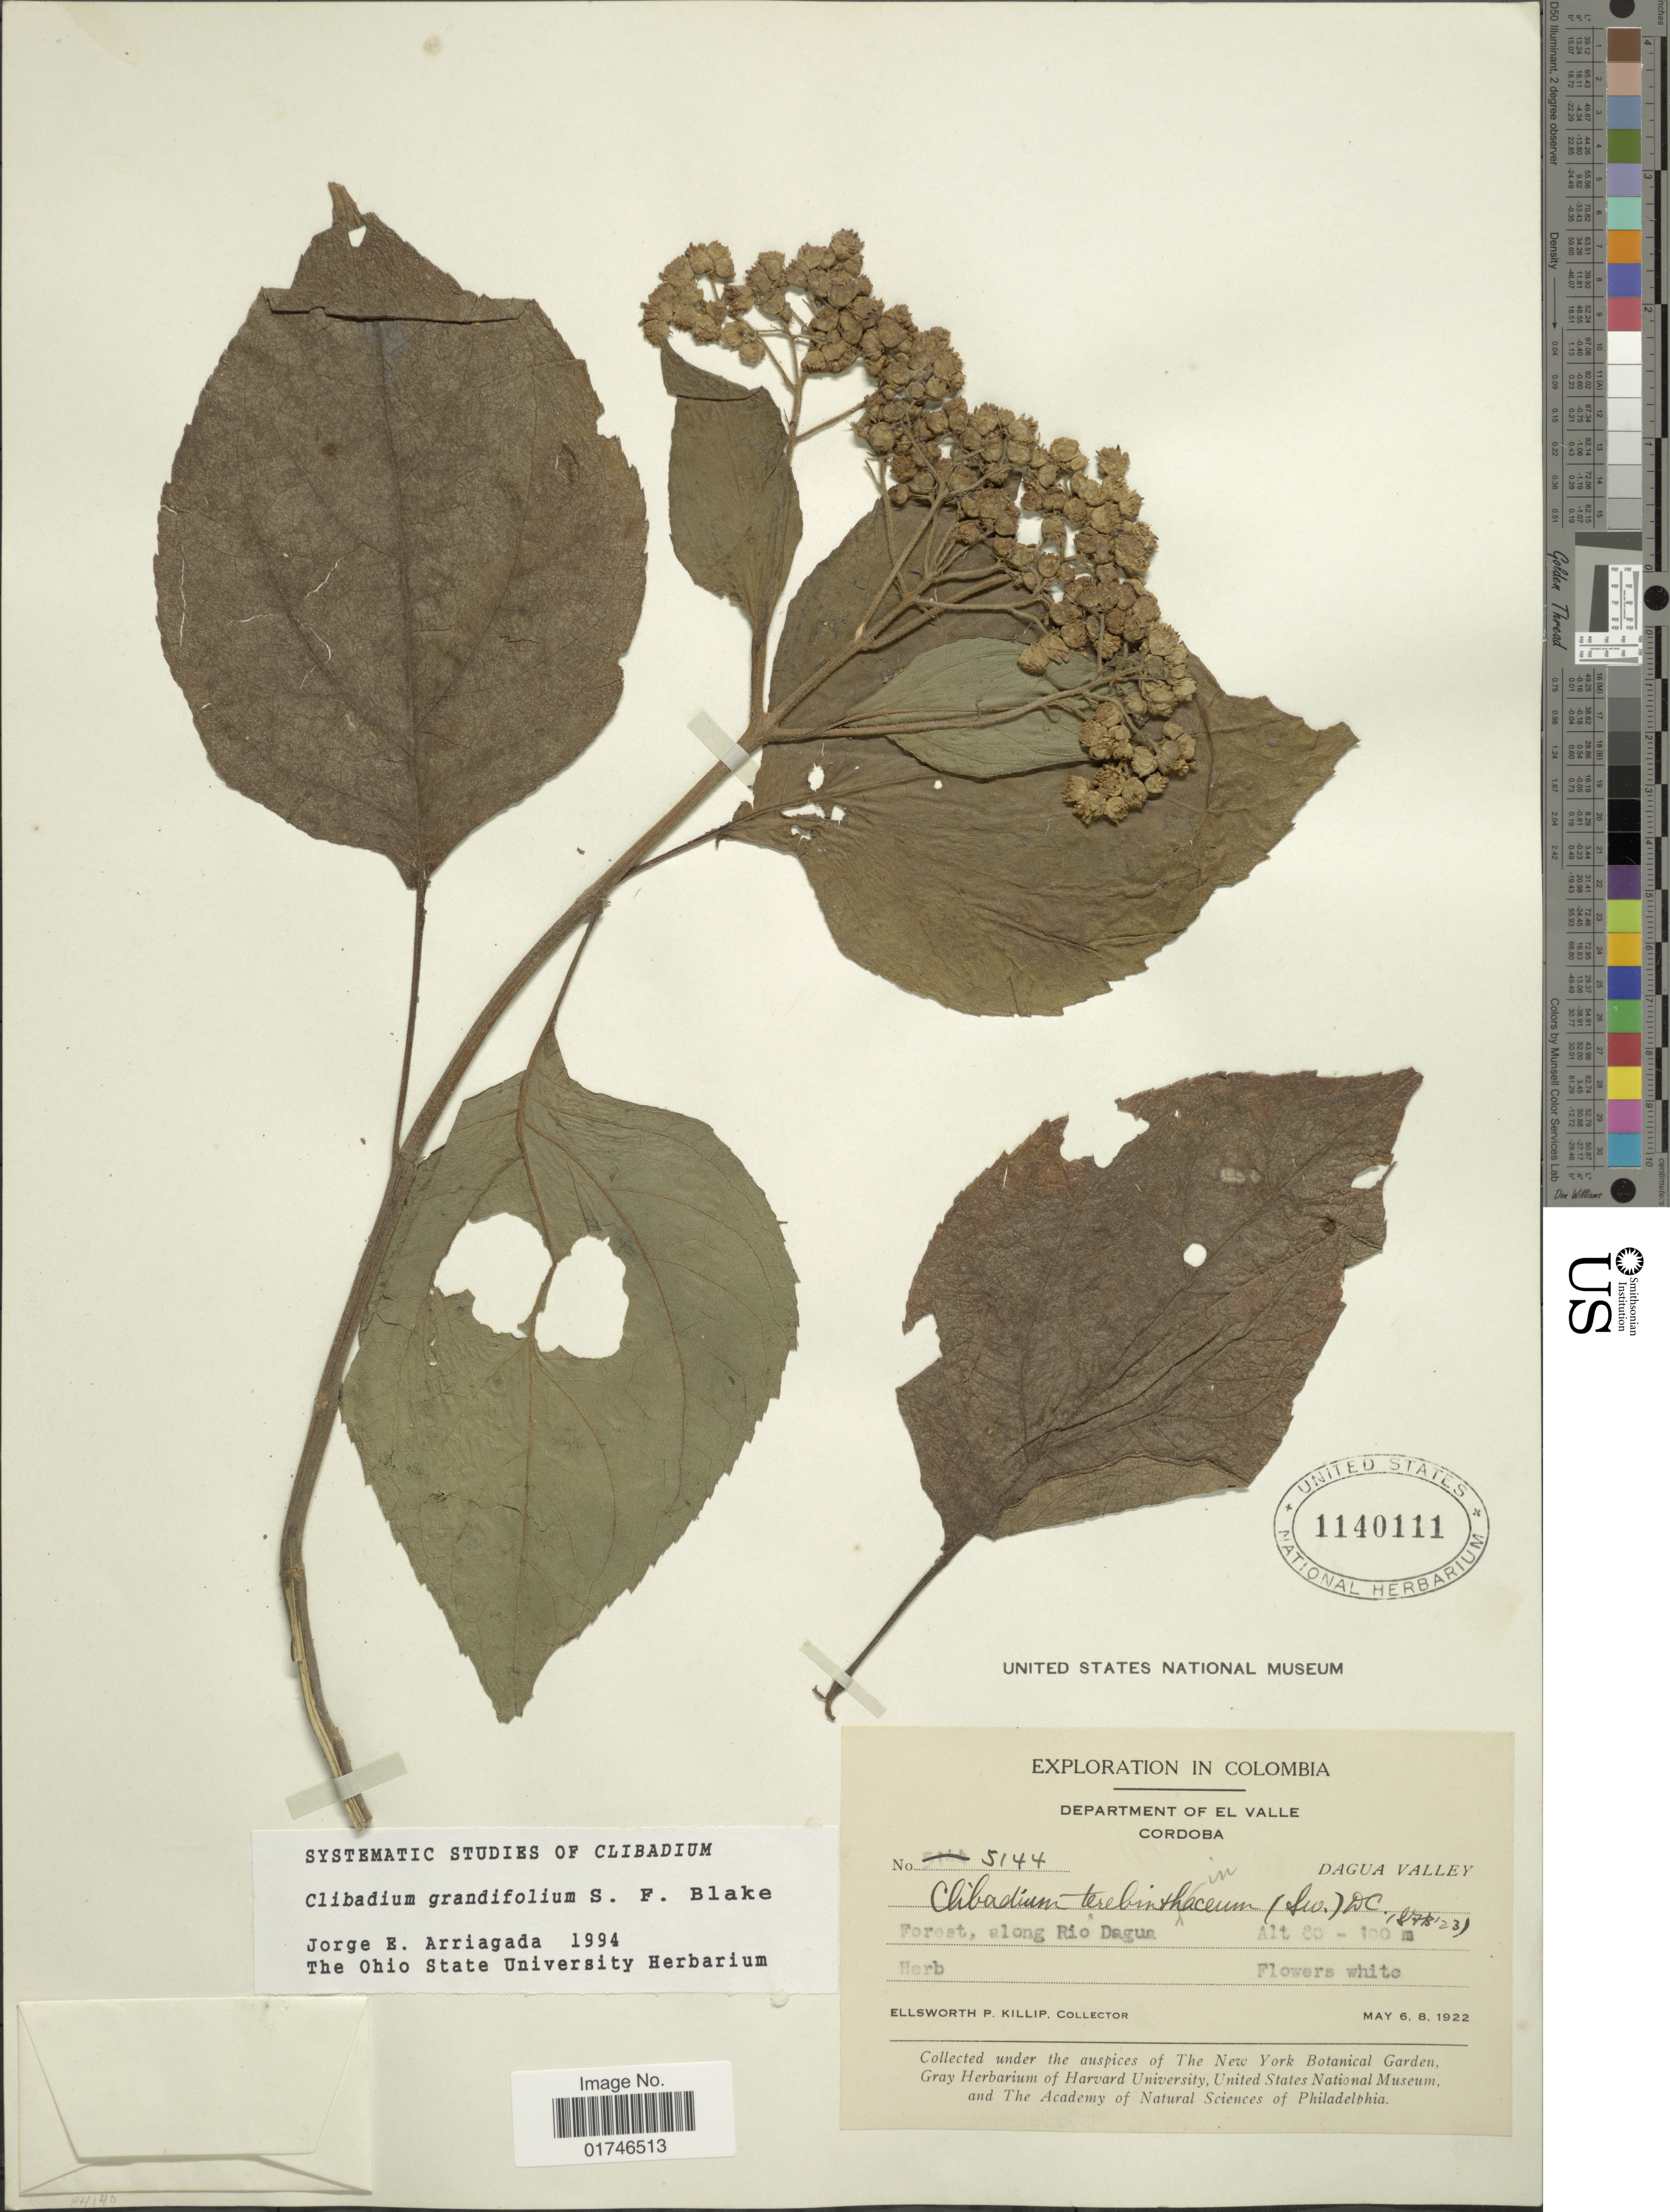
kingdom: Plantae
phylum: Tracheophyta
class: Magnoliopsida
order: Asterales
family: Asteraceae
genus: Clibadium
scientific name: Clibadium grandifolium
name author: S.F. Blake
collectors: E. P. Killip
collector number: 5144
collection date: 1922-05-06/1922-05-08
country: Colombia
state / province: Valle del Cauca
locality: Department of Valle, Cordoba. Dagua Valley..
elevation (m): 60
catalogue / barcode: US 1140111